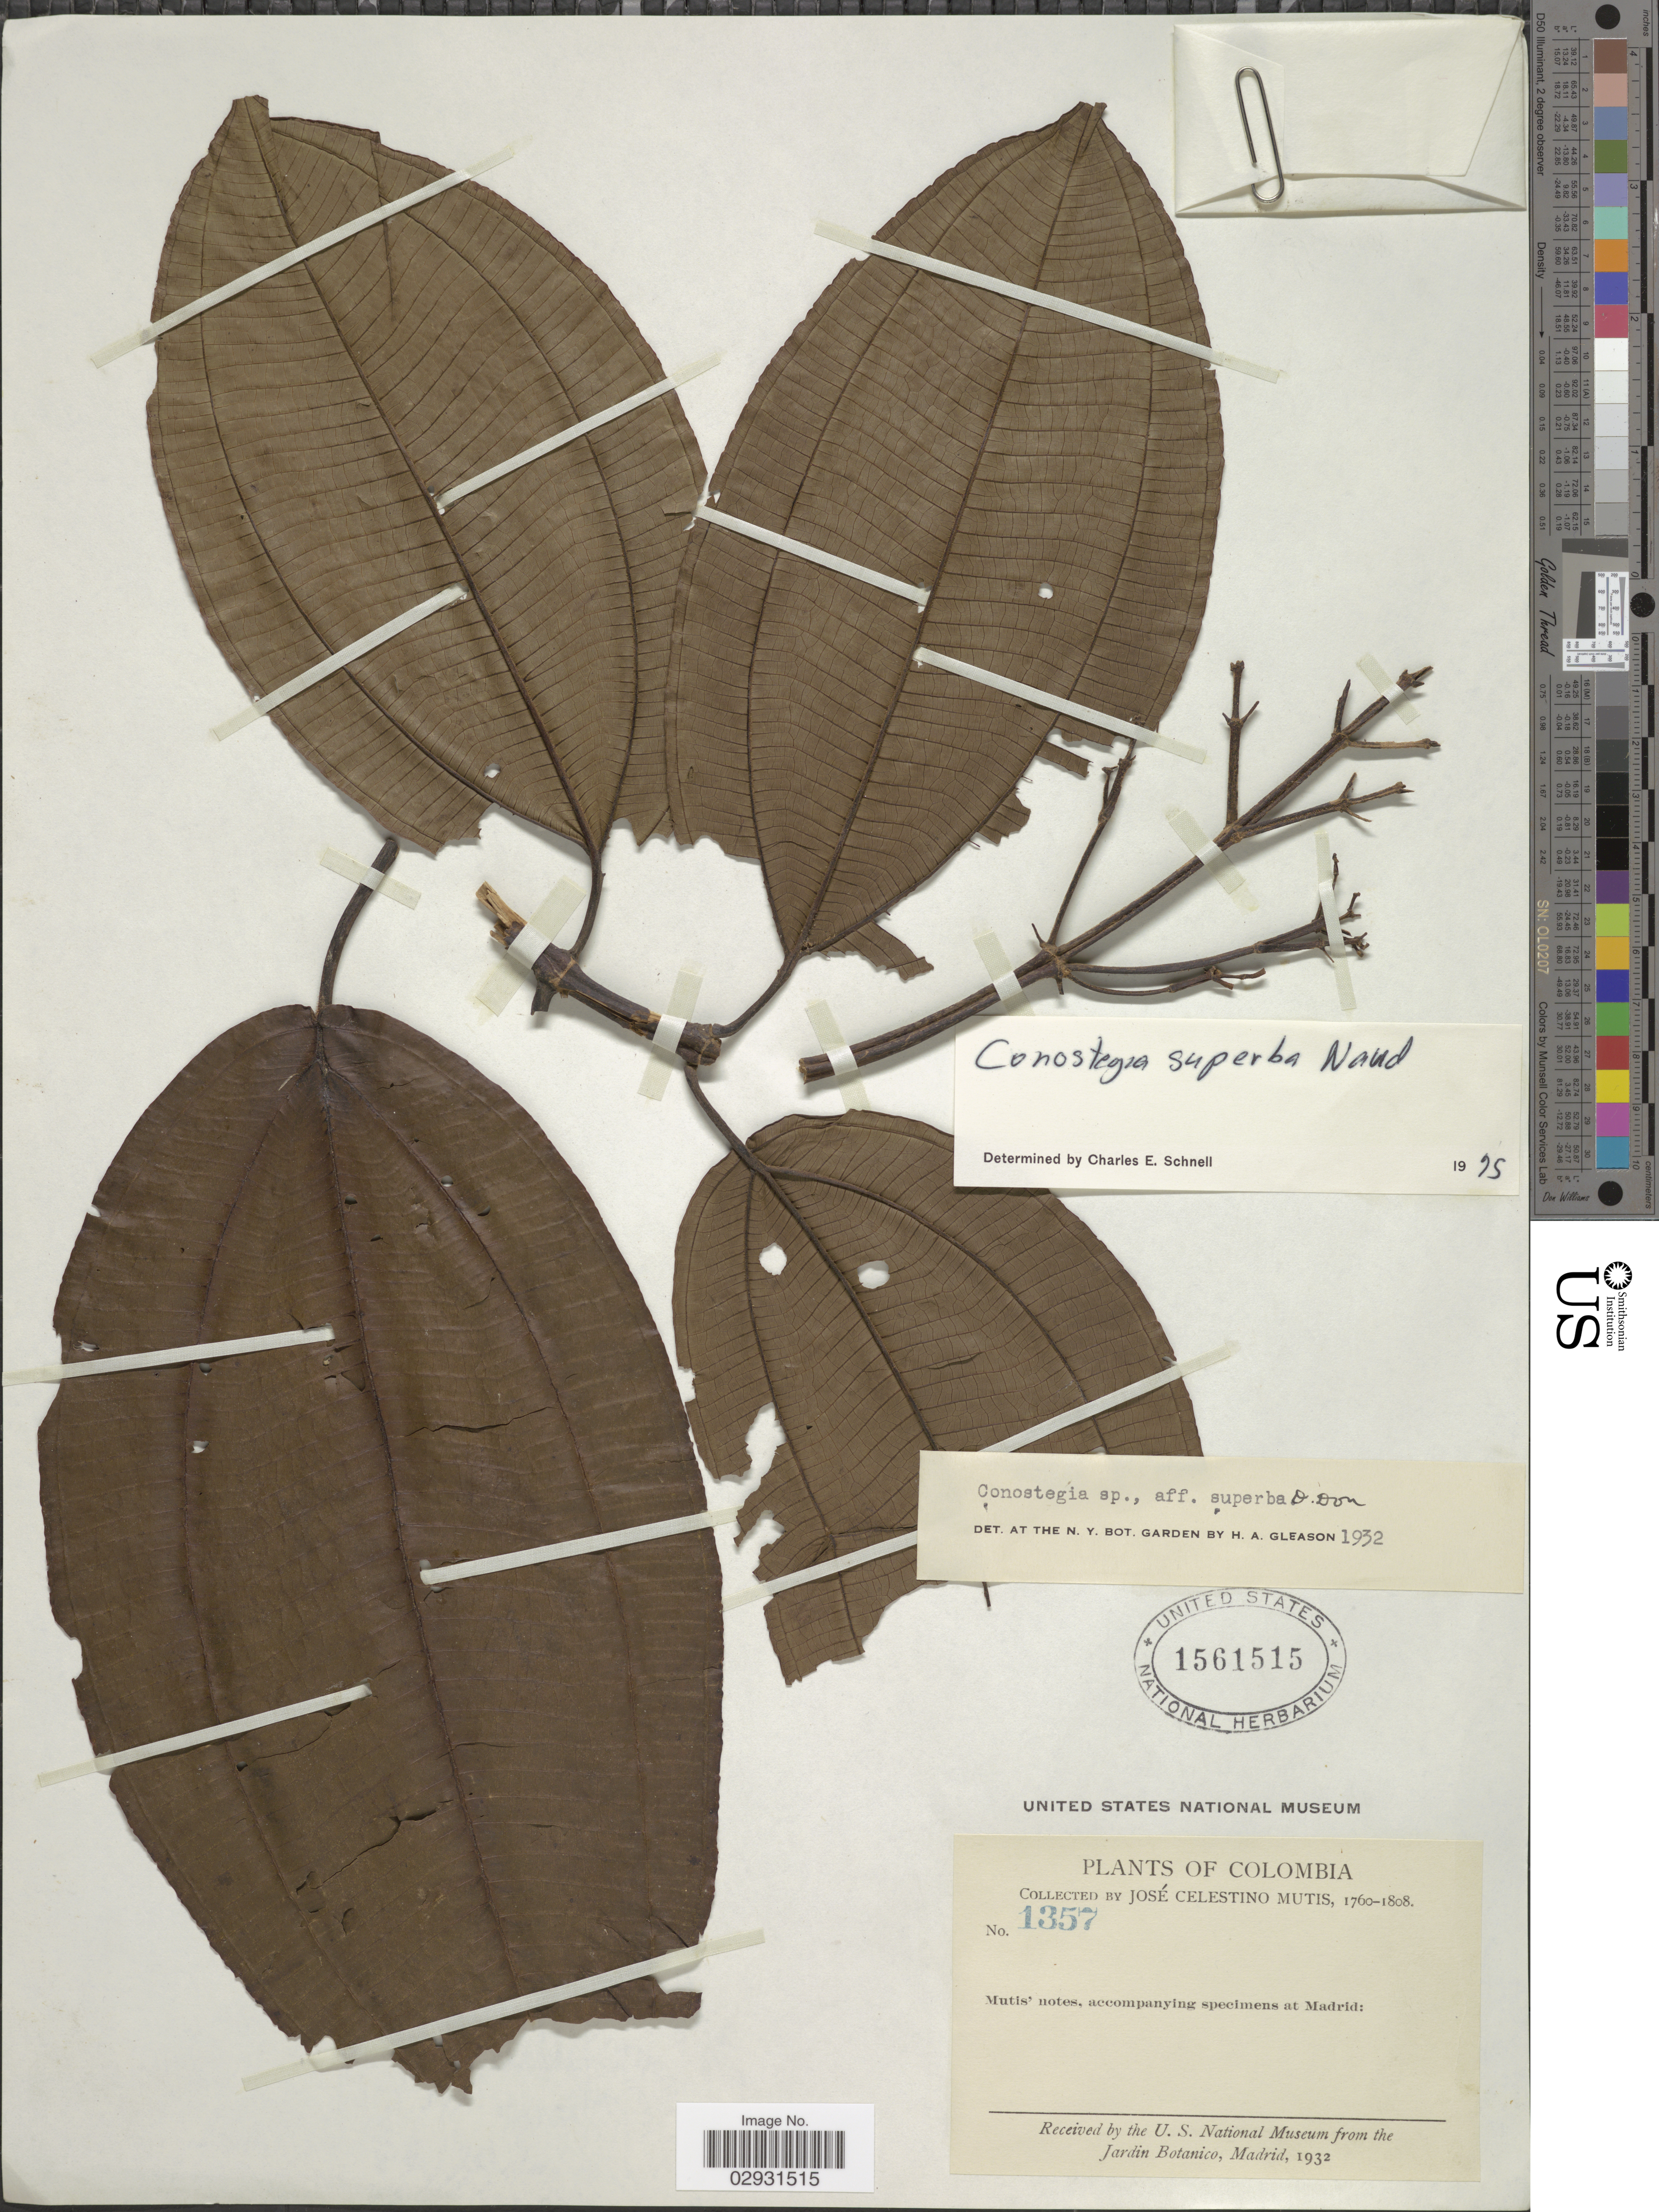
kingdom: Plantae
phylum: Tracheophyta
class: Magnoliopsida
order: Myrtales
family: Melastomataceae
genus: Conostegia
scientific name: Conostegia superba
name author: Naudin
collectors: J. C. B. Mutis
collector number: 1357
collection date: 1760/1808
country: Colombia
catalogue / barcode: US 1561515